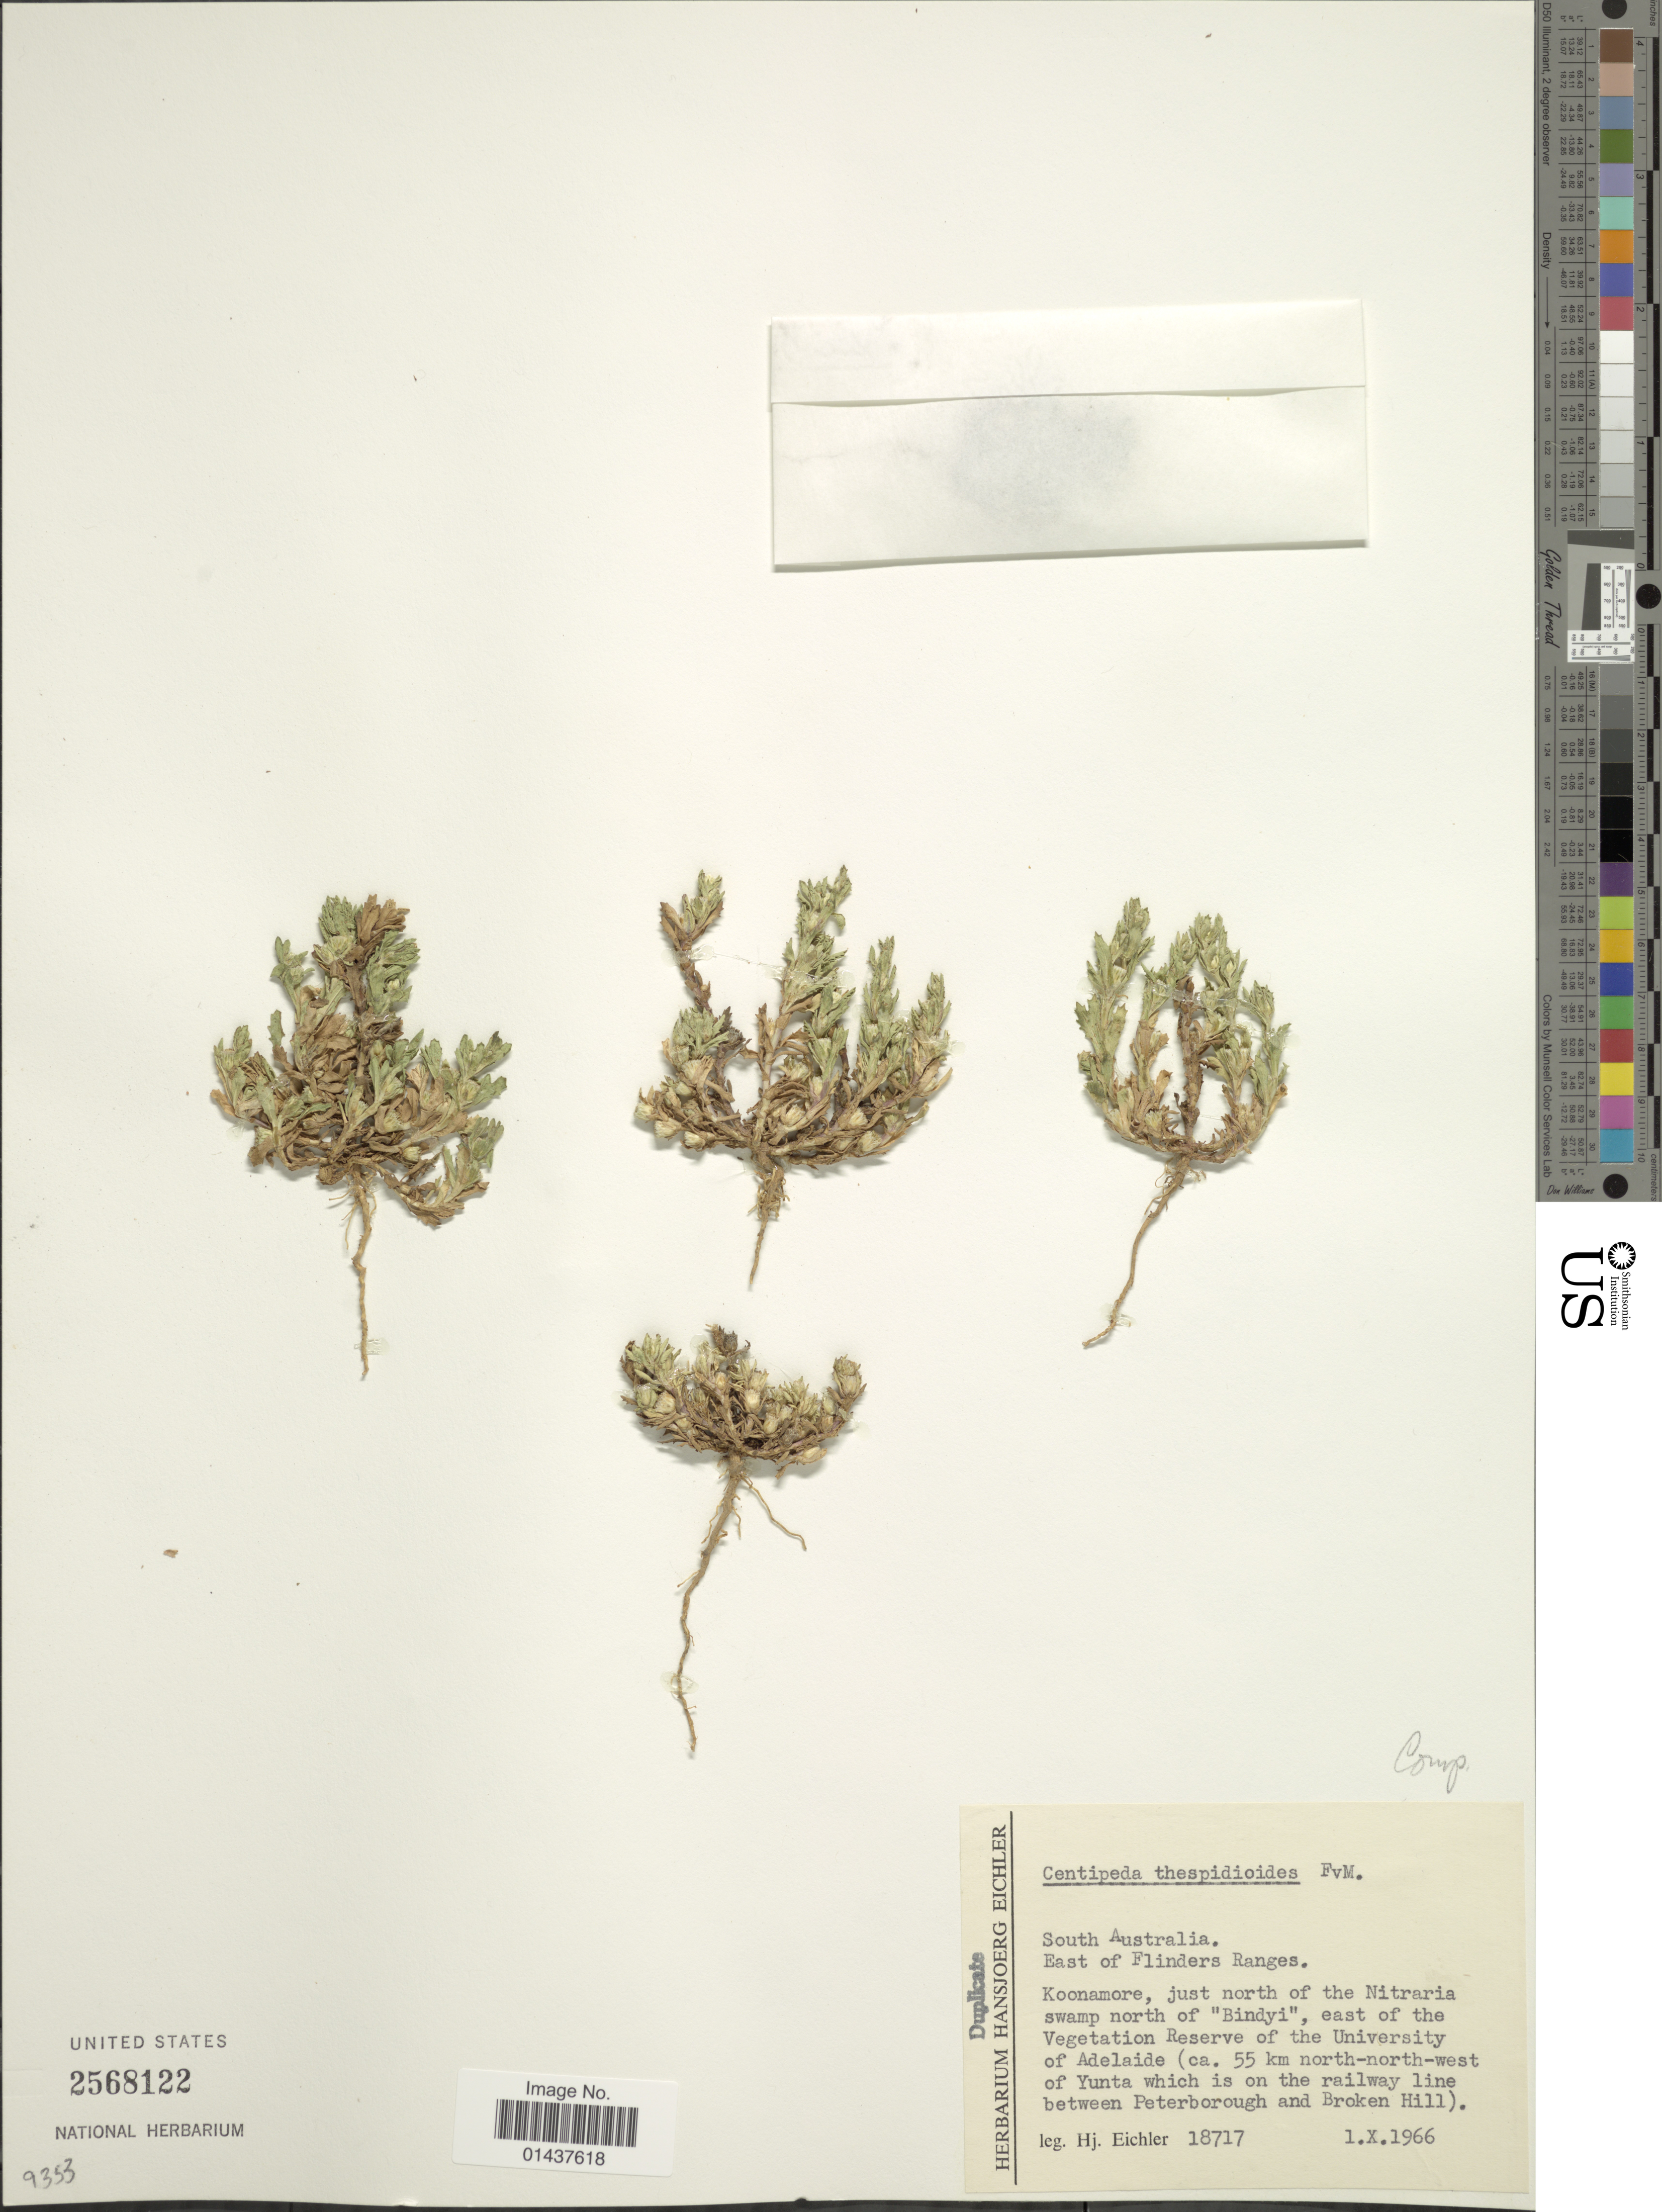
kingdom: Plantae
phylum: Tracheophyta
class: Magnoliopsida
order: Asterales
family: Asteraceae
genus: Centipeda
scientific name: Centipeda thespidioides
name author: F. Muell.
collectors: H. Eichler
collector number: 18717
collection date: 1966-10-01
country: Australia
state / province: South Australia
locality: East of Flinder Ranges. Koonamore, just north of the Nitraria swamp north of 'Bindyi', east of the Vegetation Reserve of the University of Adelaide (ca. 55 km north-north-west of Yunta which is on the railway line between Peterbprough and Broken hill)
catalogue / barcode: US 2568122